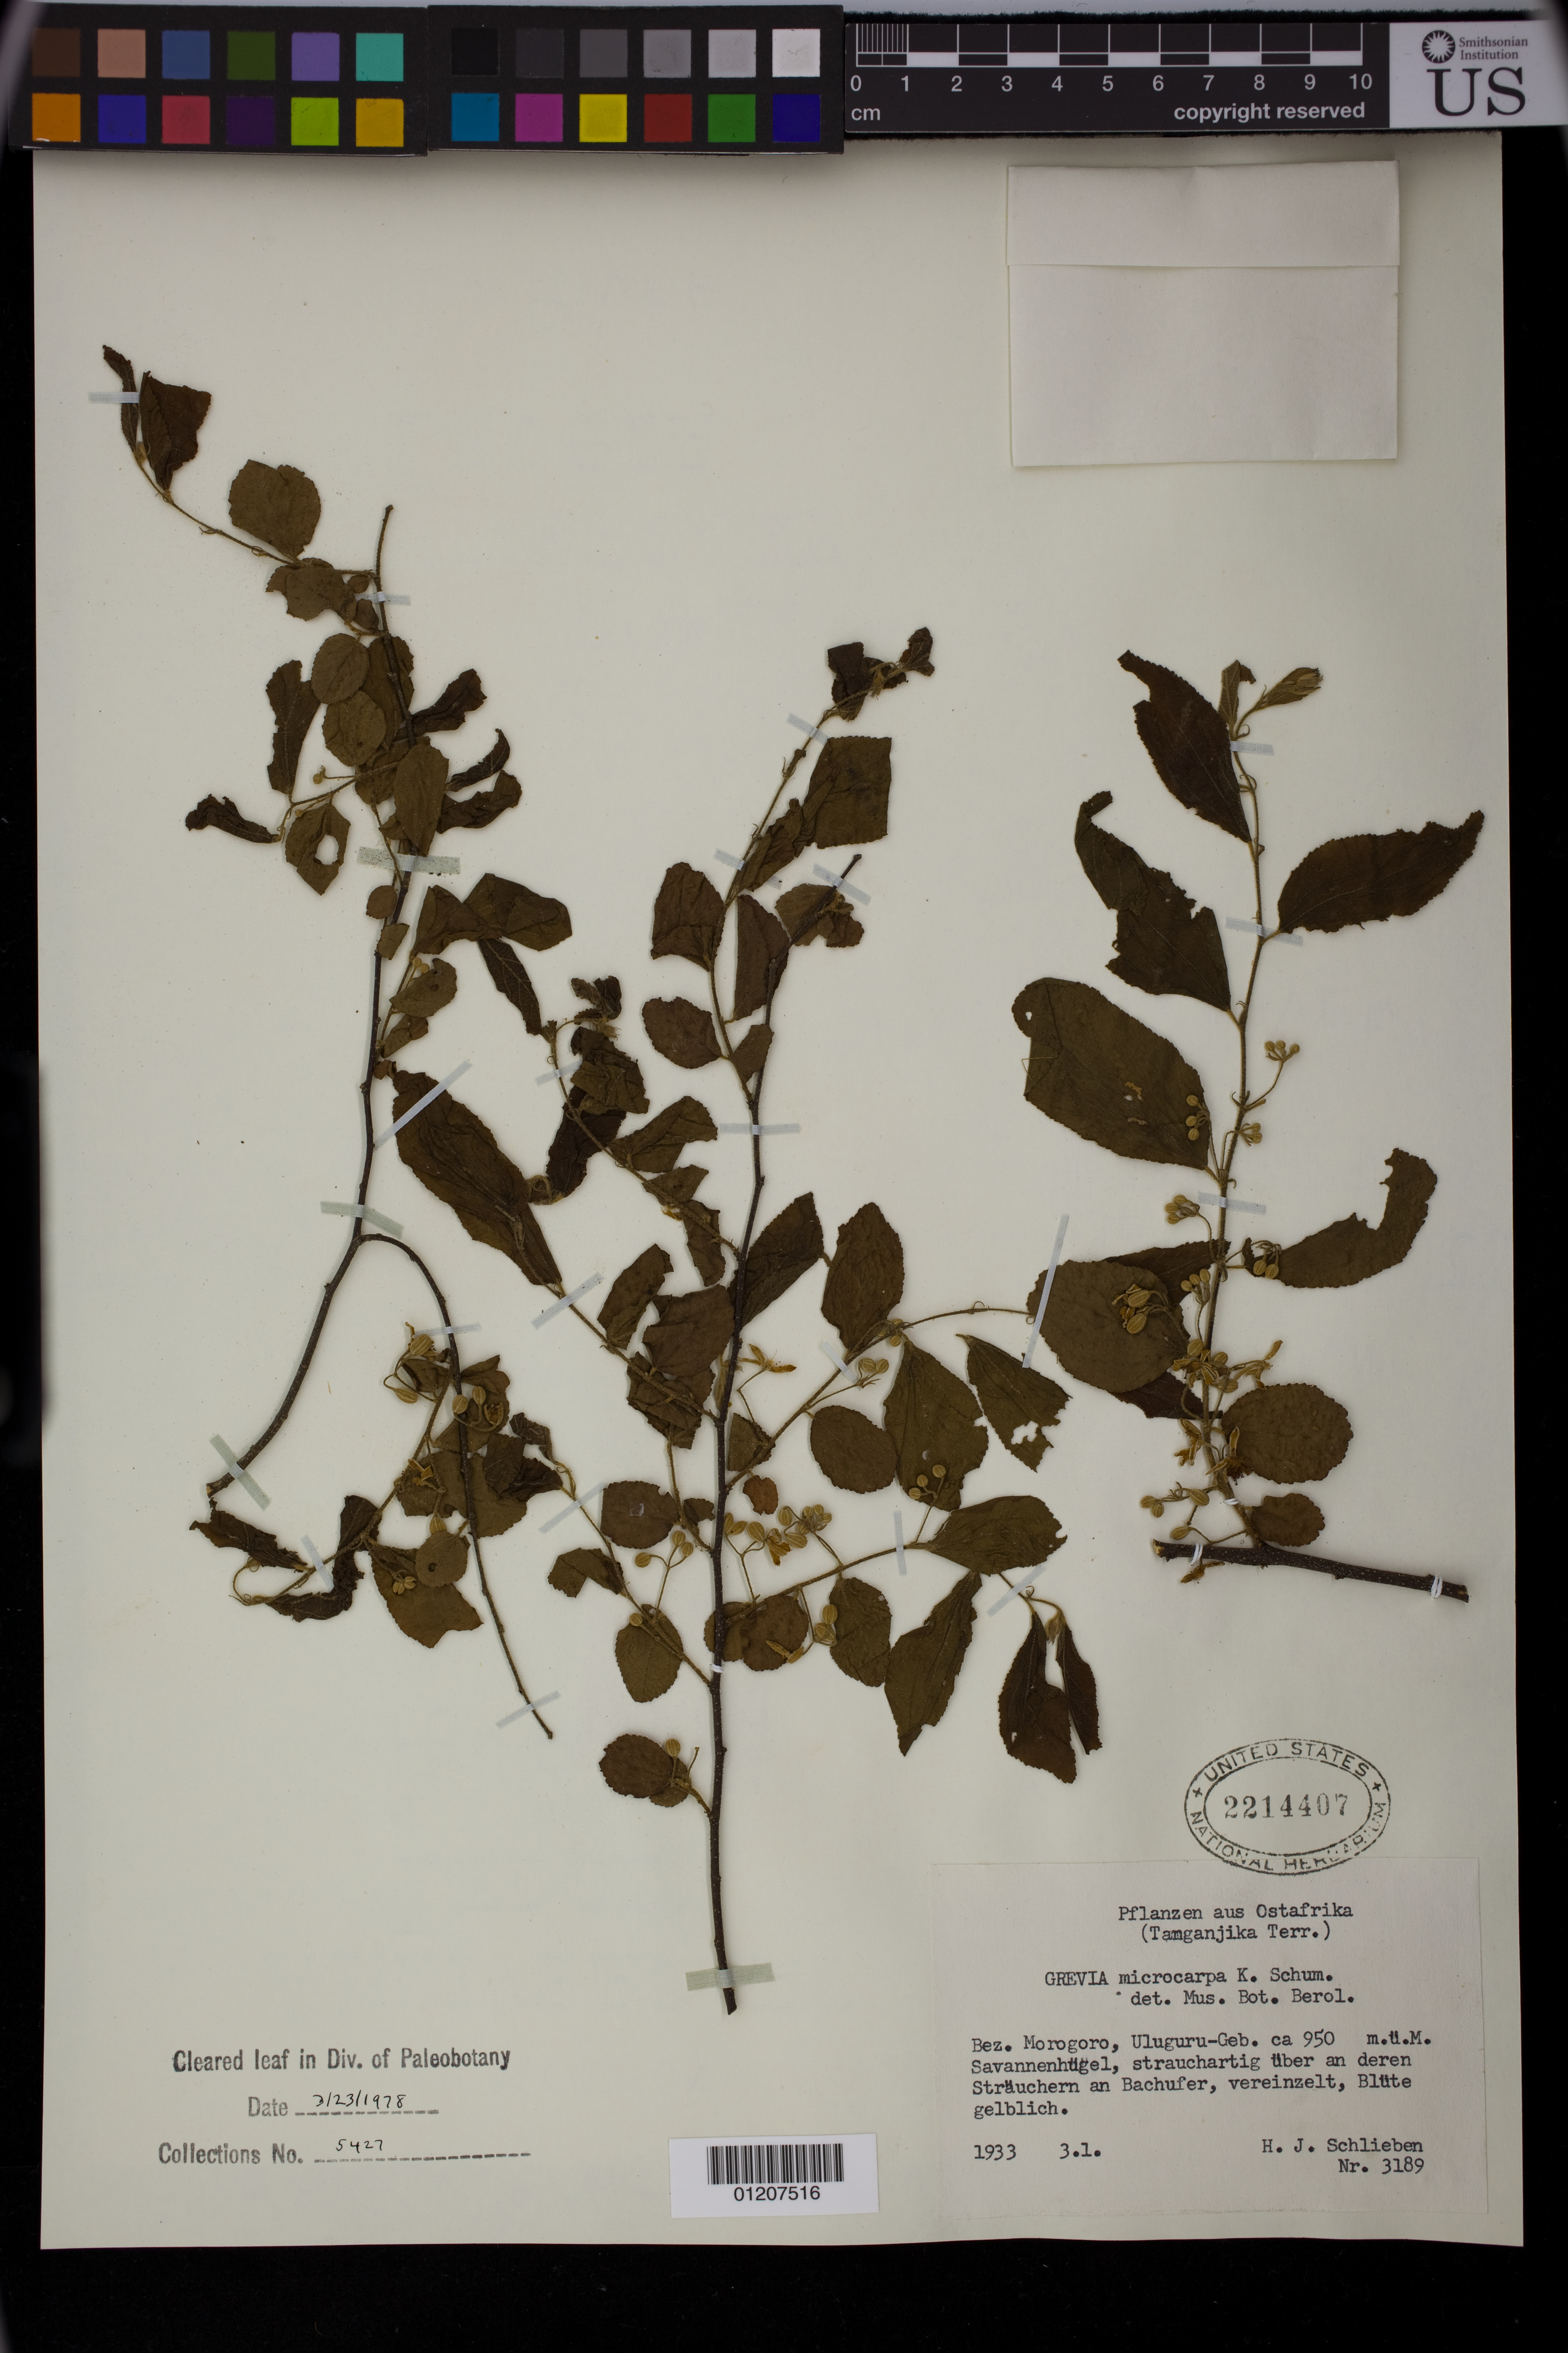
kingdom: Plantae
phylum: Tracheophyta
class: Magnoliopsida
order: Malvales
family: Malvaceae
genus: Grewia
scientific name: Grewia microcarpa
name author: K. Schum.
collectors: H. J. Schlieben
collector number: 3189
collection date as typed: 03 Jan 1933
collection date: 1933-01-03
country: Tanzania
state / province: Morogoro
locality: Tanganjika Terr. . Bez. Morogoro, Uluguru-Geb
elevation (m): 950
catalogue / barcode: US 2214407